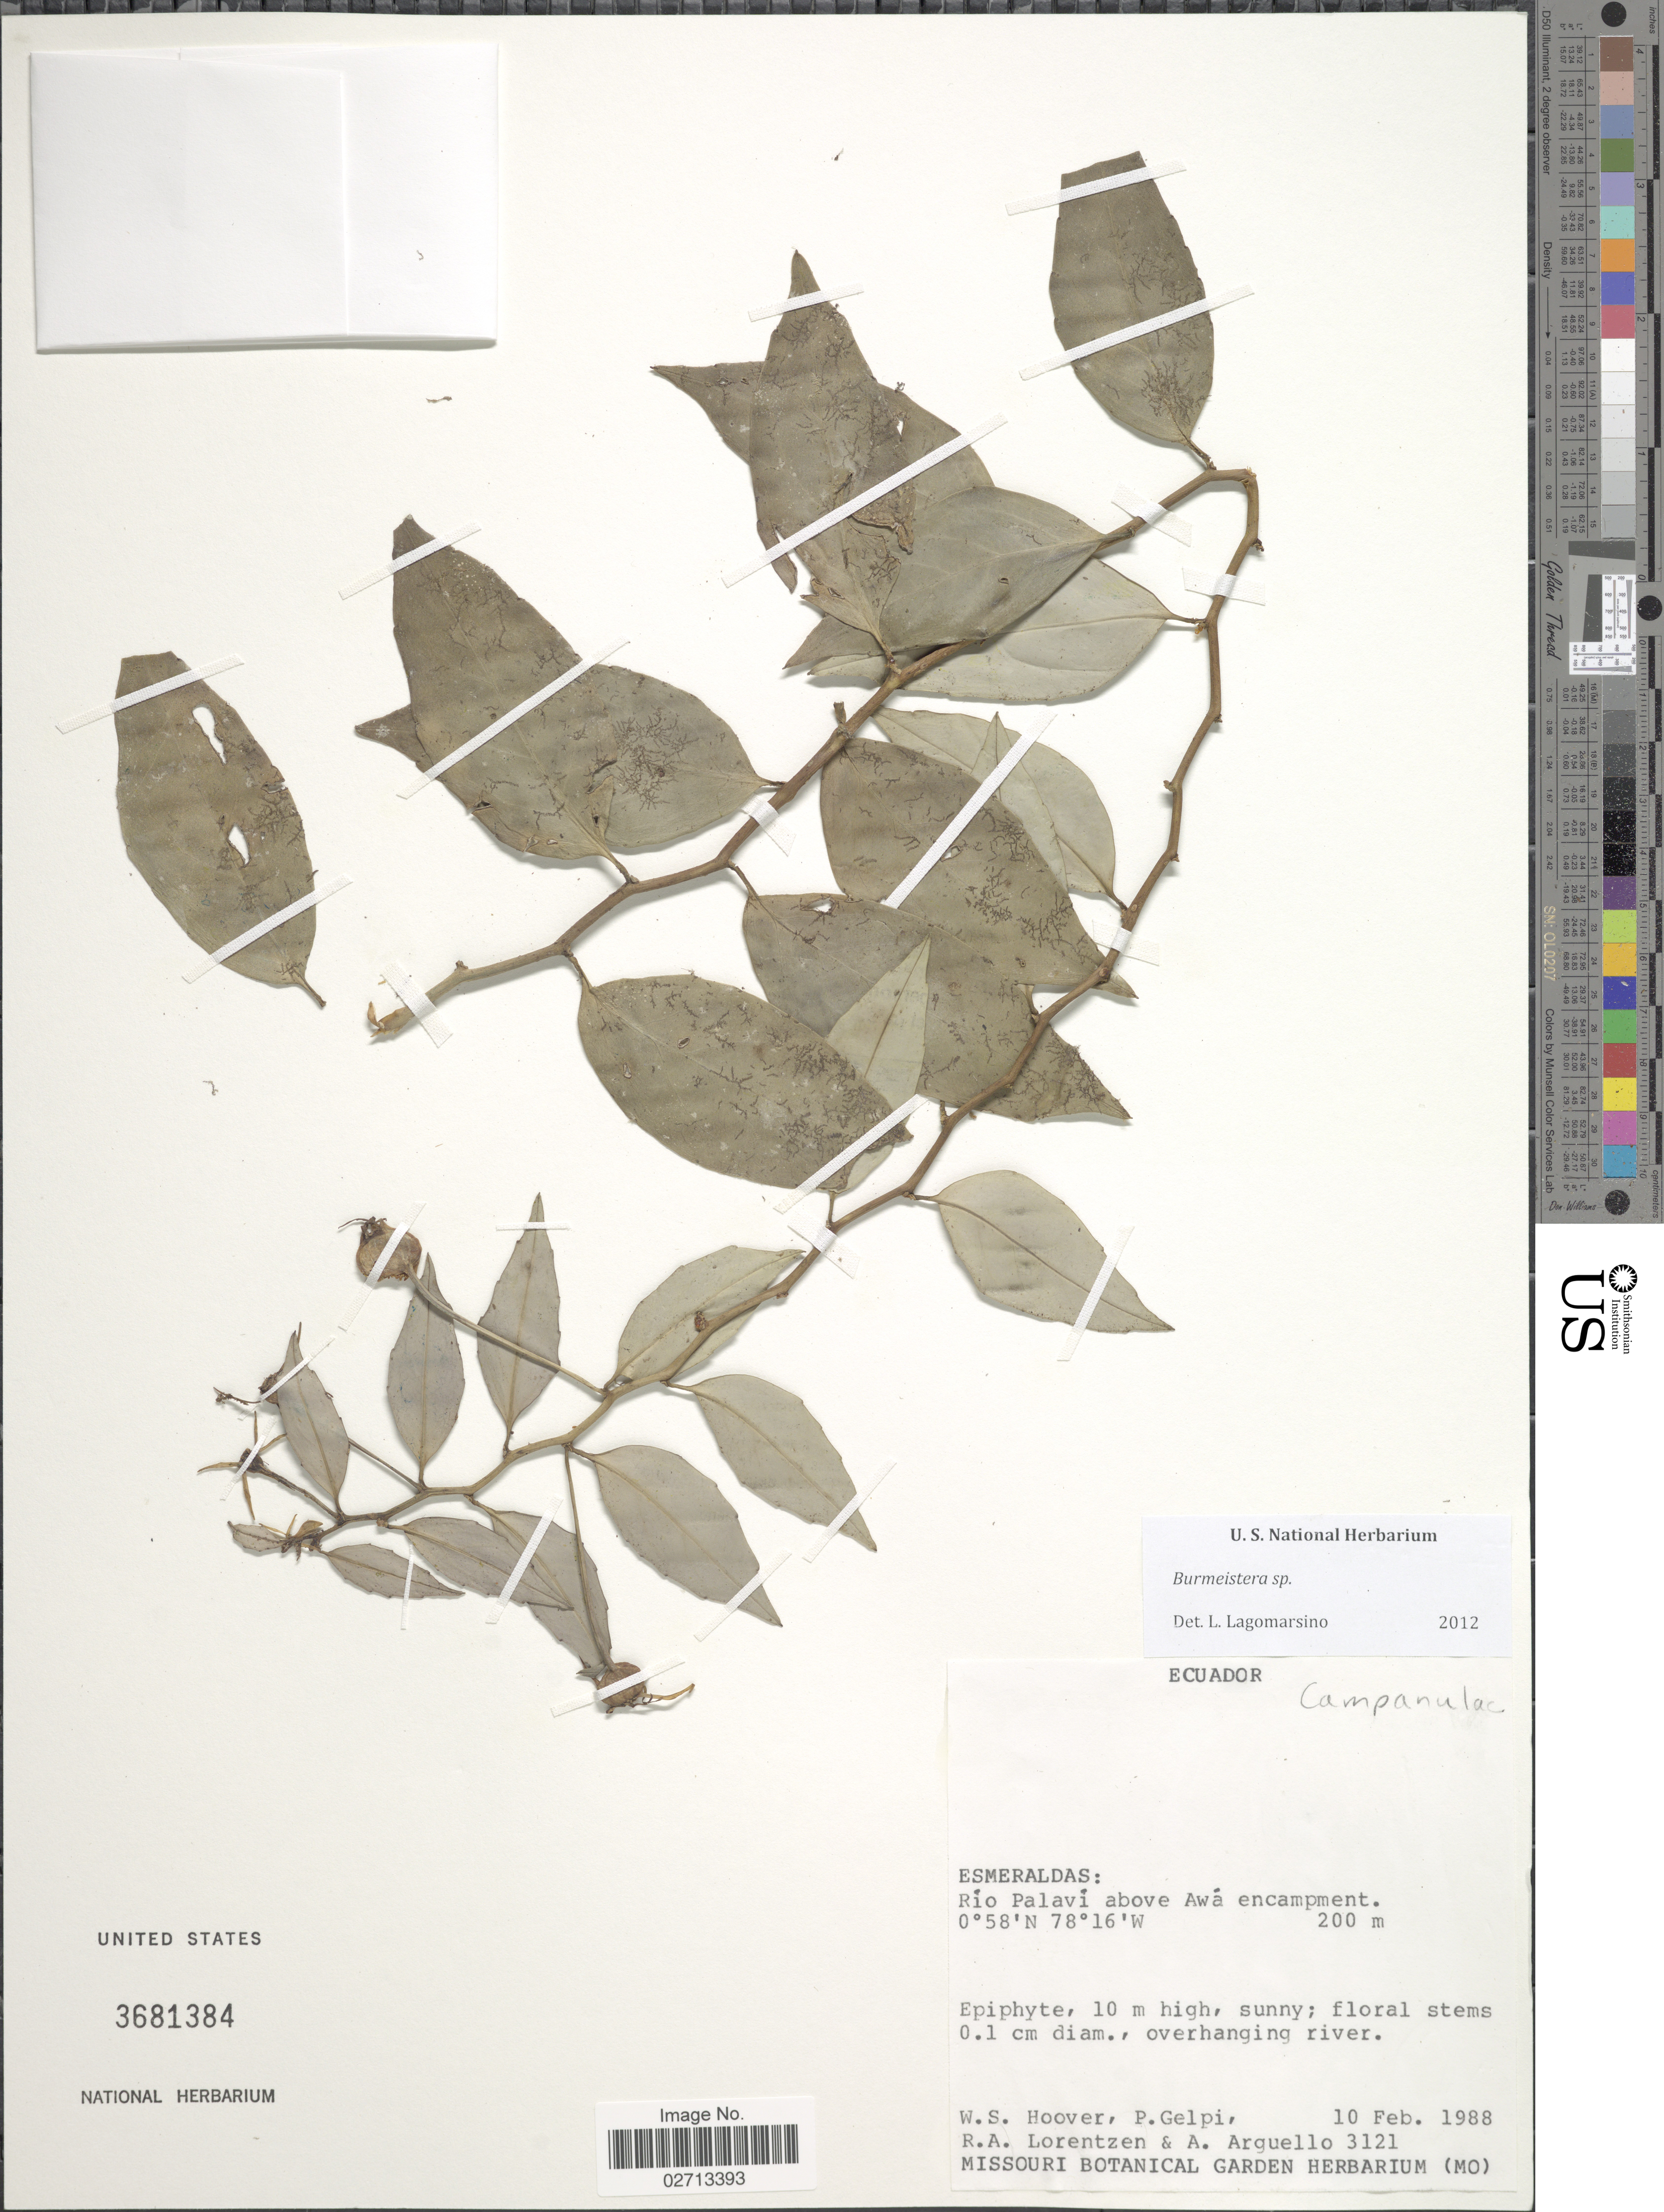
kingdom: Plantae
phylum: Tracheophyta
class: Magnoliopsida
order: Asterales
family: Campanulaceae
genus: Burmeistera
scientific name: Burmeistera sp.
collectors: W. S. Hoover, P. Gelpi, R. Lorentzen & A. Arguello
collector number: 3121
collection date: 1988-02-10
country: Ecuador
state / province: Esmeraldas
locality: Río Palaví above Awá encampment.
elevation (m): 200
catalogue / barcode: US 3681384